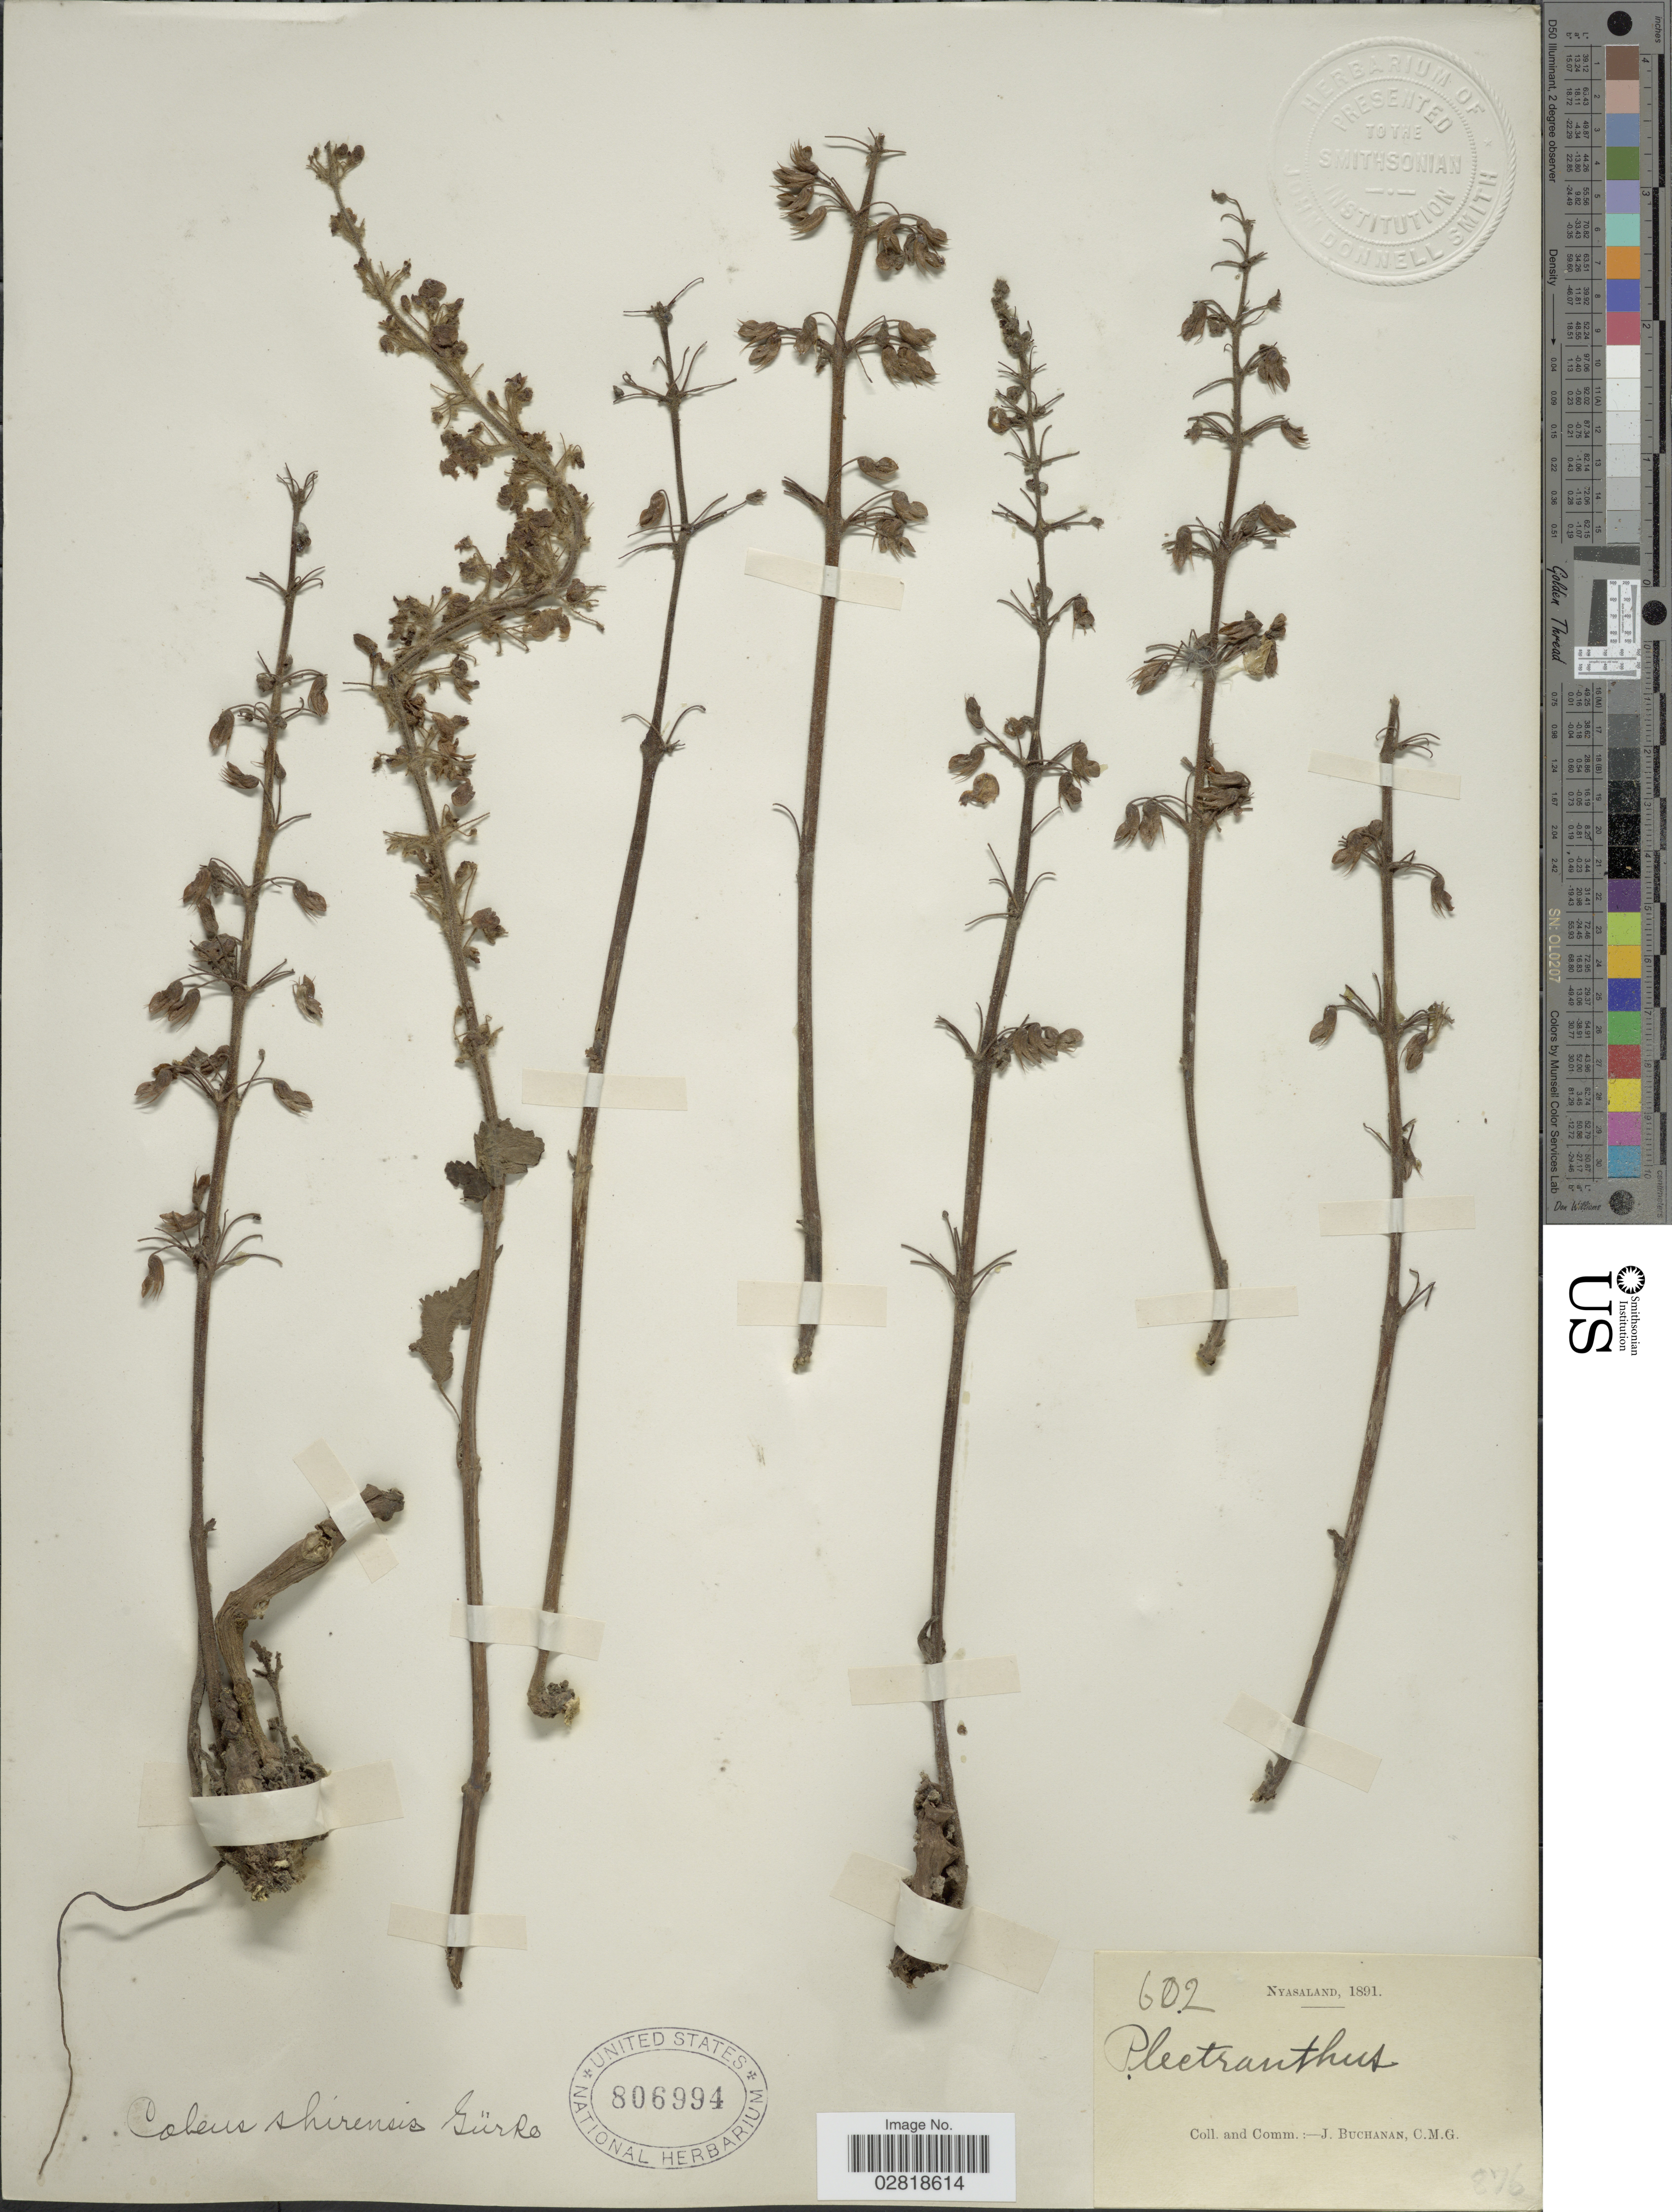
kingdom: Plantae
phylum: Tracheophyta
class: Magnoliopsida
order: Lamiales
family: Lamiaceae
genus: Plectranthus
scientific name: Plectranthus shirensis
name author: (Gürke) A.J. Paton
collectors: J. Buchanan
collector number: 602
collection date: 1891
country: Malawi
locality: Nyasaland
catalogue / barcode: US 806994